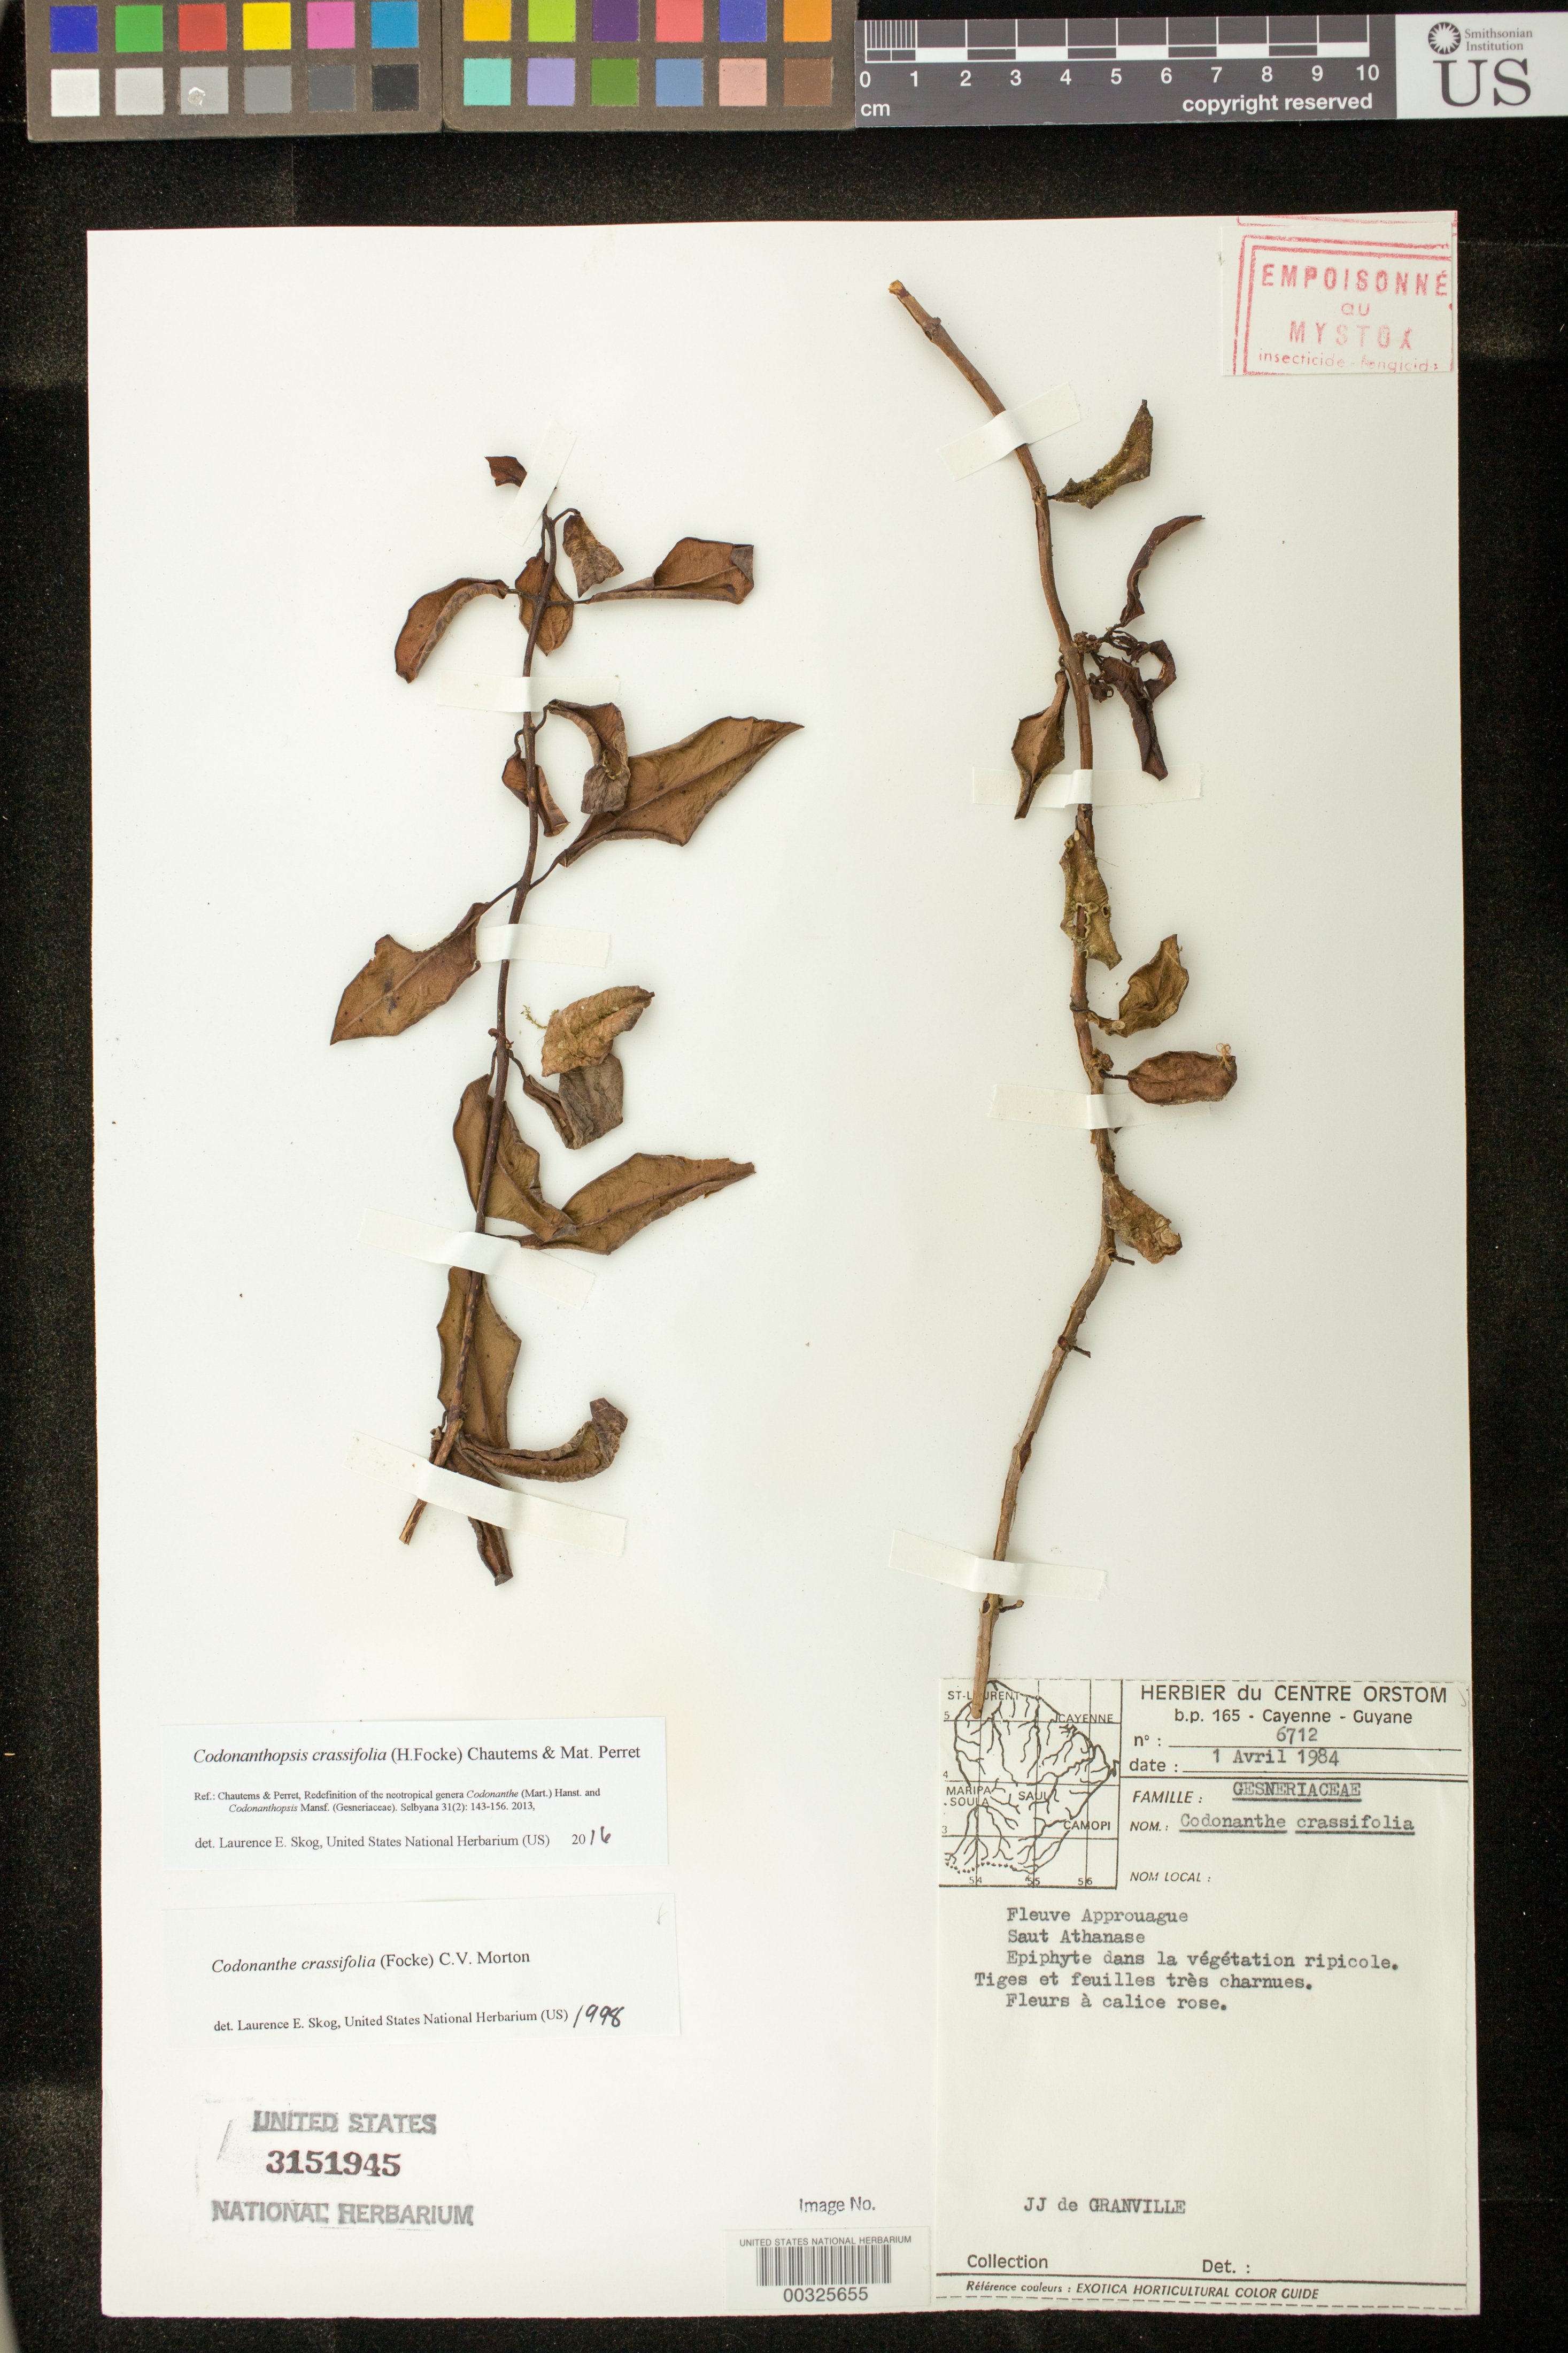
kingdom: Plantae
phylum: Tracheophyta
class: Magnoliopsida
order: Lamiales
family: Gesneriaceae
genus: Codonanthopsis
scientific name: Codonanthopsis crassifolia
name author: (H. Focke) Chautems & Mat.Perret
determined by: Skog, Laurence E.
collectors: J.-J. de Granville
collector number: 6712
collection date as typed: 01 Apr 1984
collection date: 1984-04-01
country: French Guiana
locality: Fleuve Approuague, Saut Athanase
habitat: Dans la végétation ripicole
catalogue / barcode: US 3151945